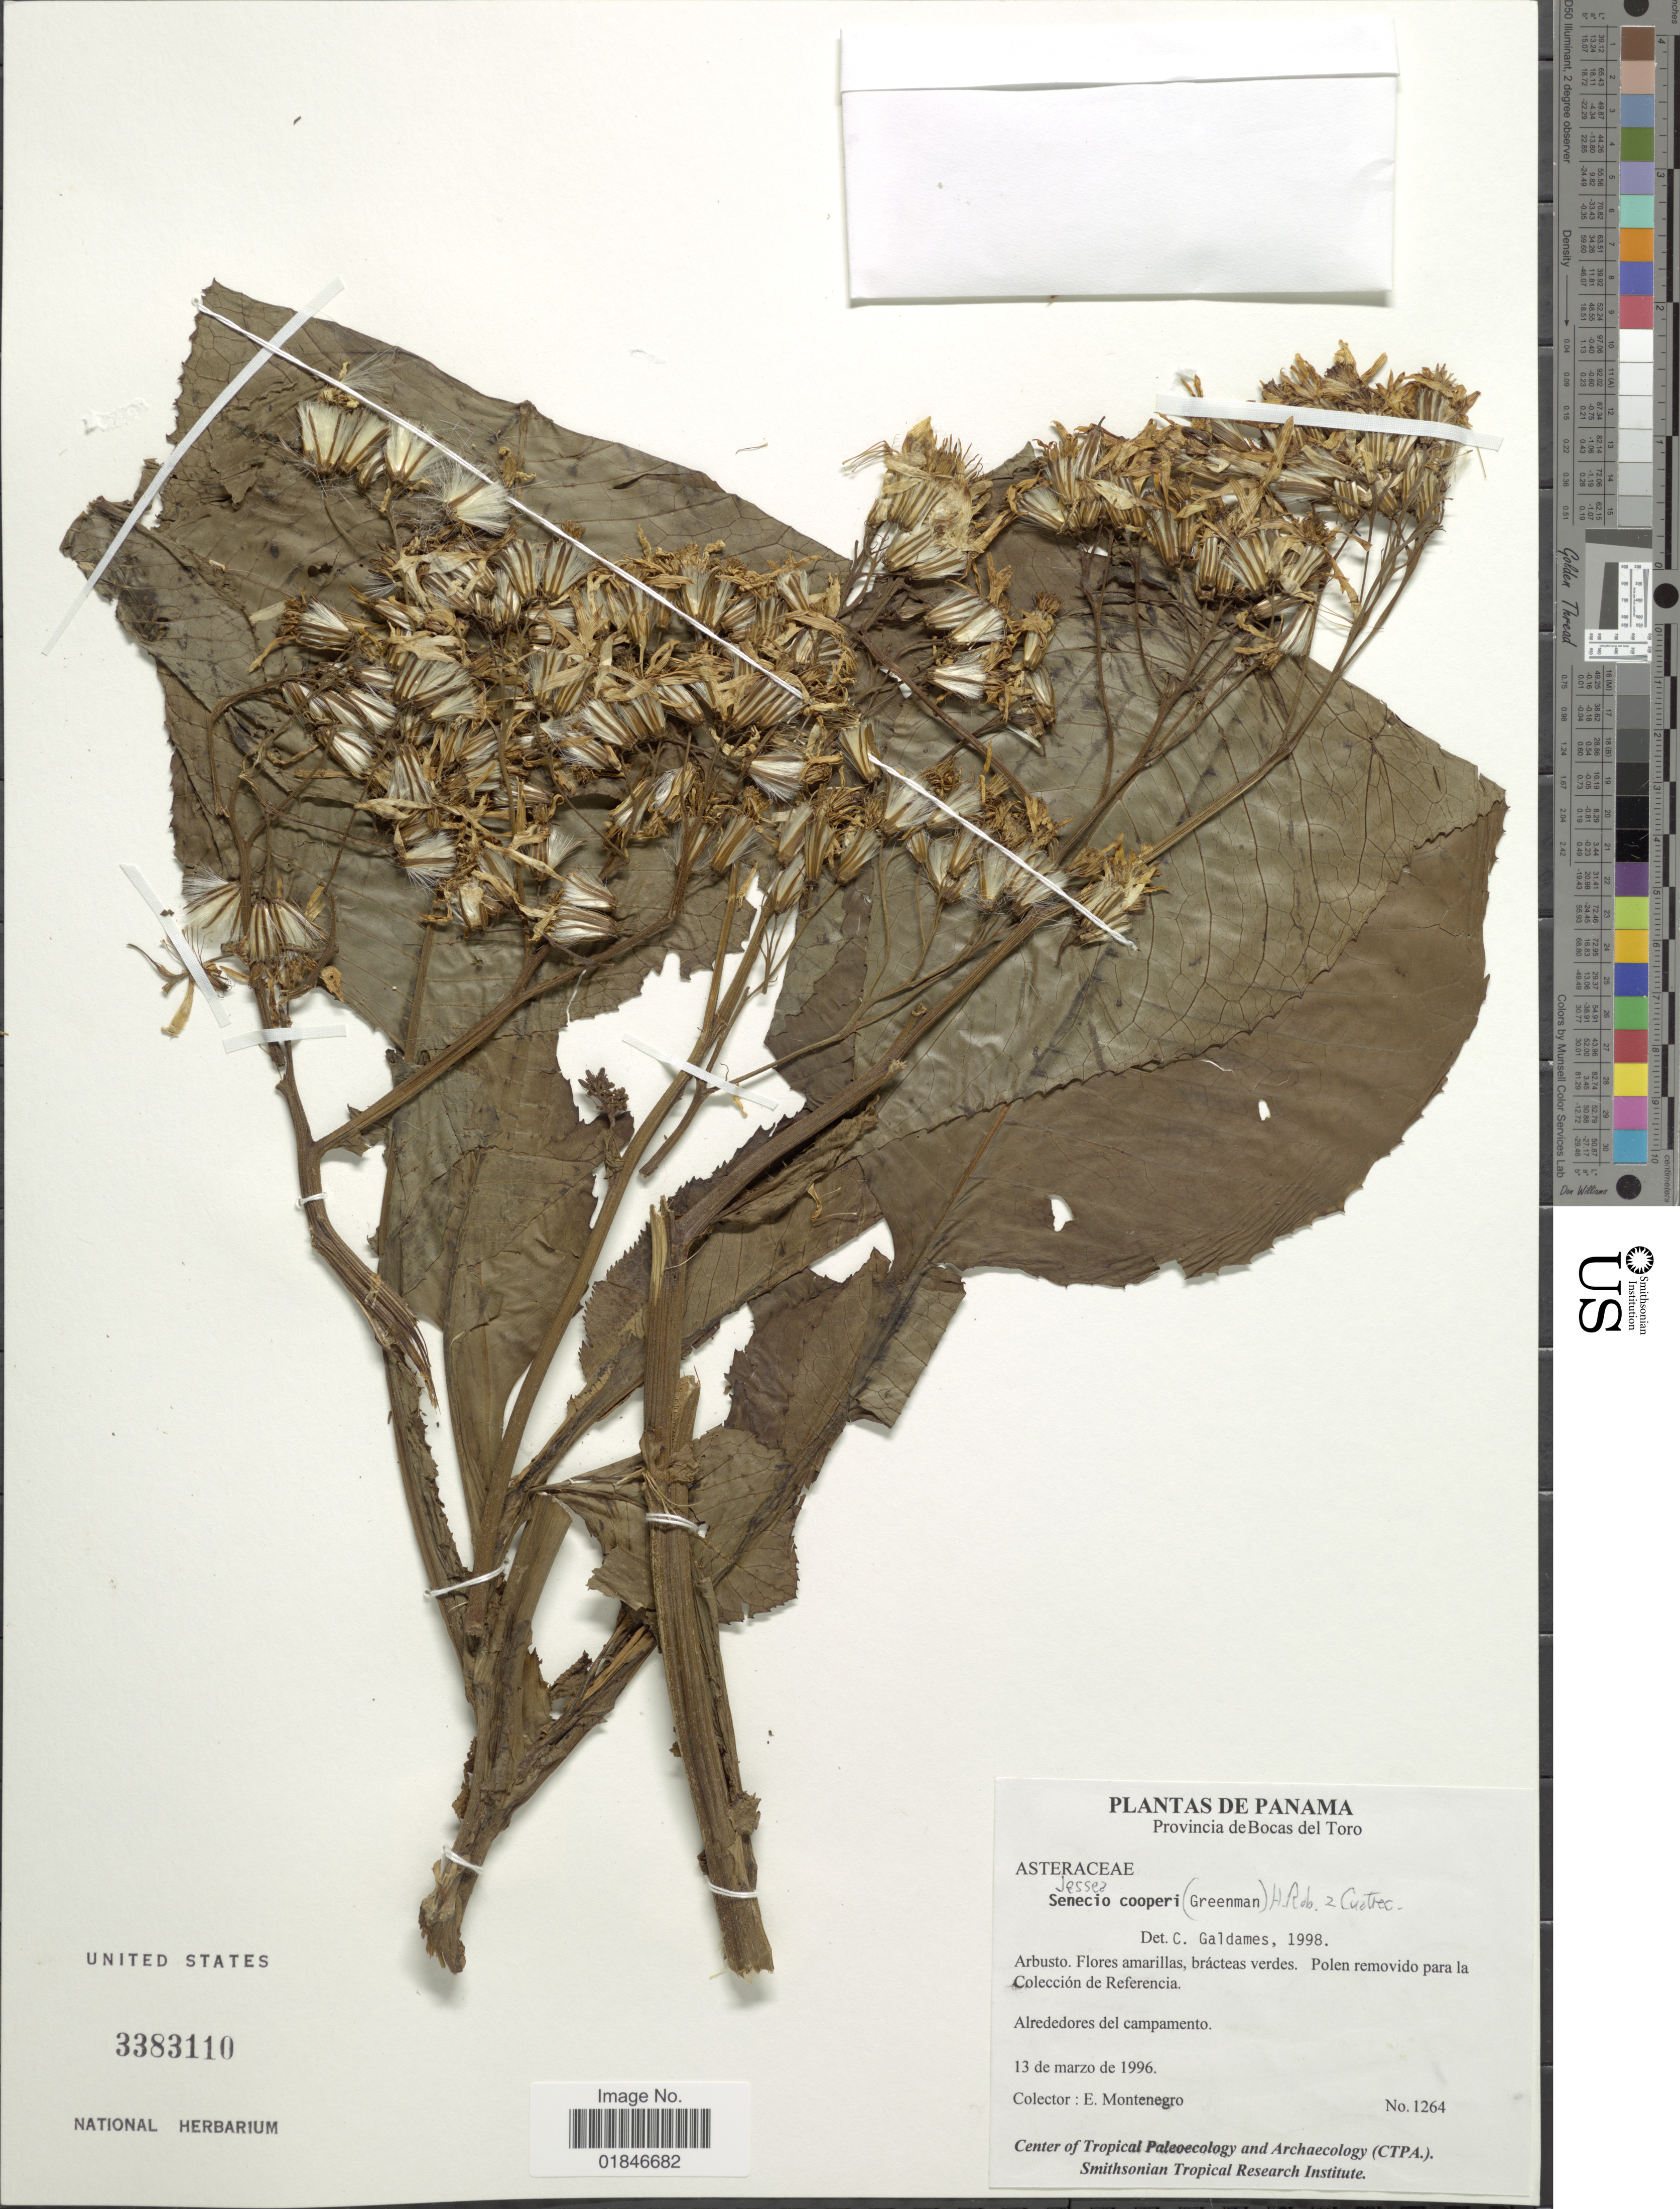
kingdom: Plantae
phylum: Tracheophyta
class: Magnoliopsida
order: Asterales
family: Asteraceae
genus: Jessea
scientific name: Jessea cooperi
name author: (Greenm.) H. Rob. & Cuatrec.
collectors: E. Montenegro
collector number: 1264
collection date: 1996-03-13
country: Panama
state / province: Bocas del Toro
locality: Provincia de Bocas del Toro. Alrededores del campamento.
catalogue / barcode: US 3383110